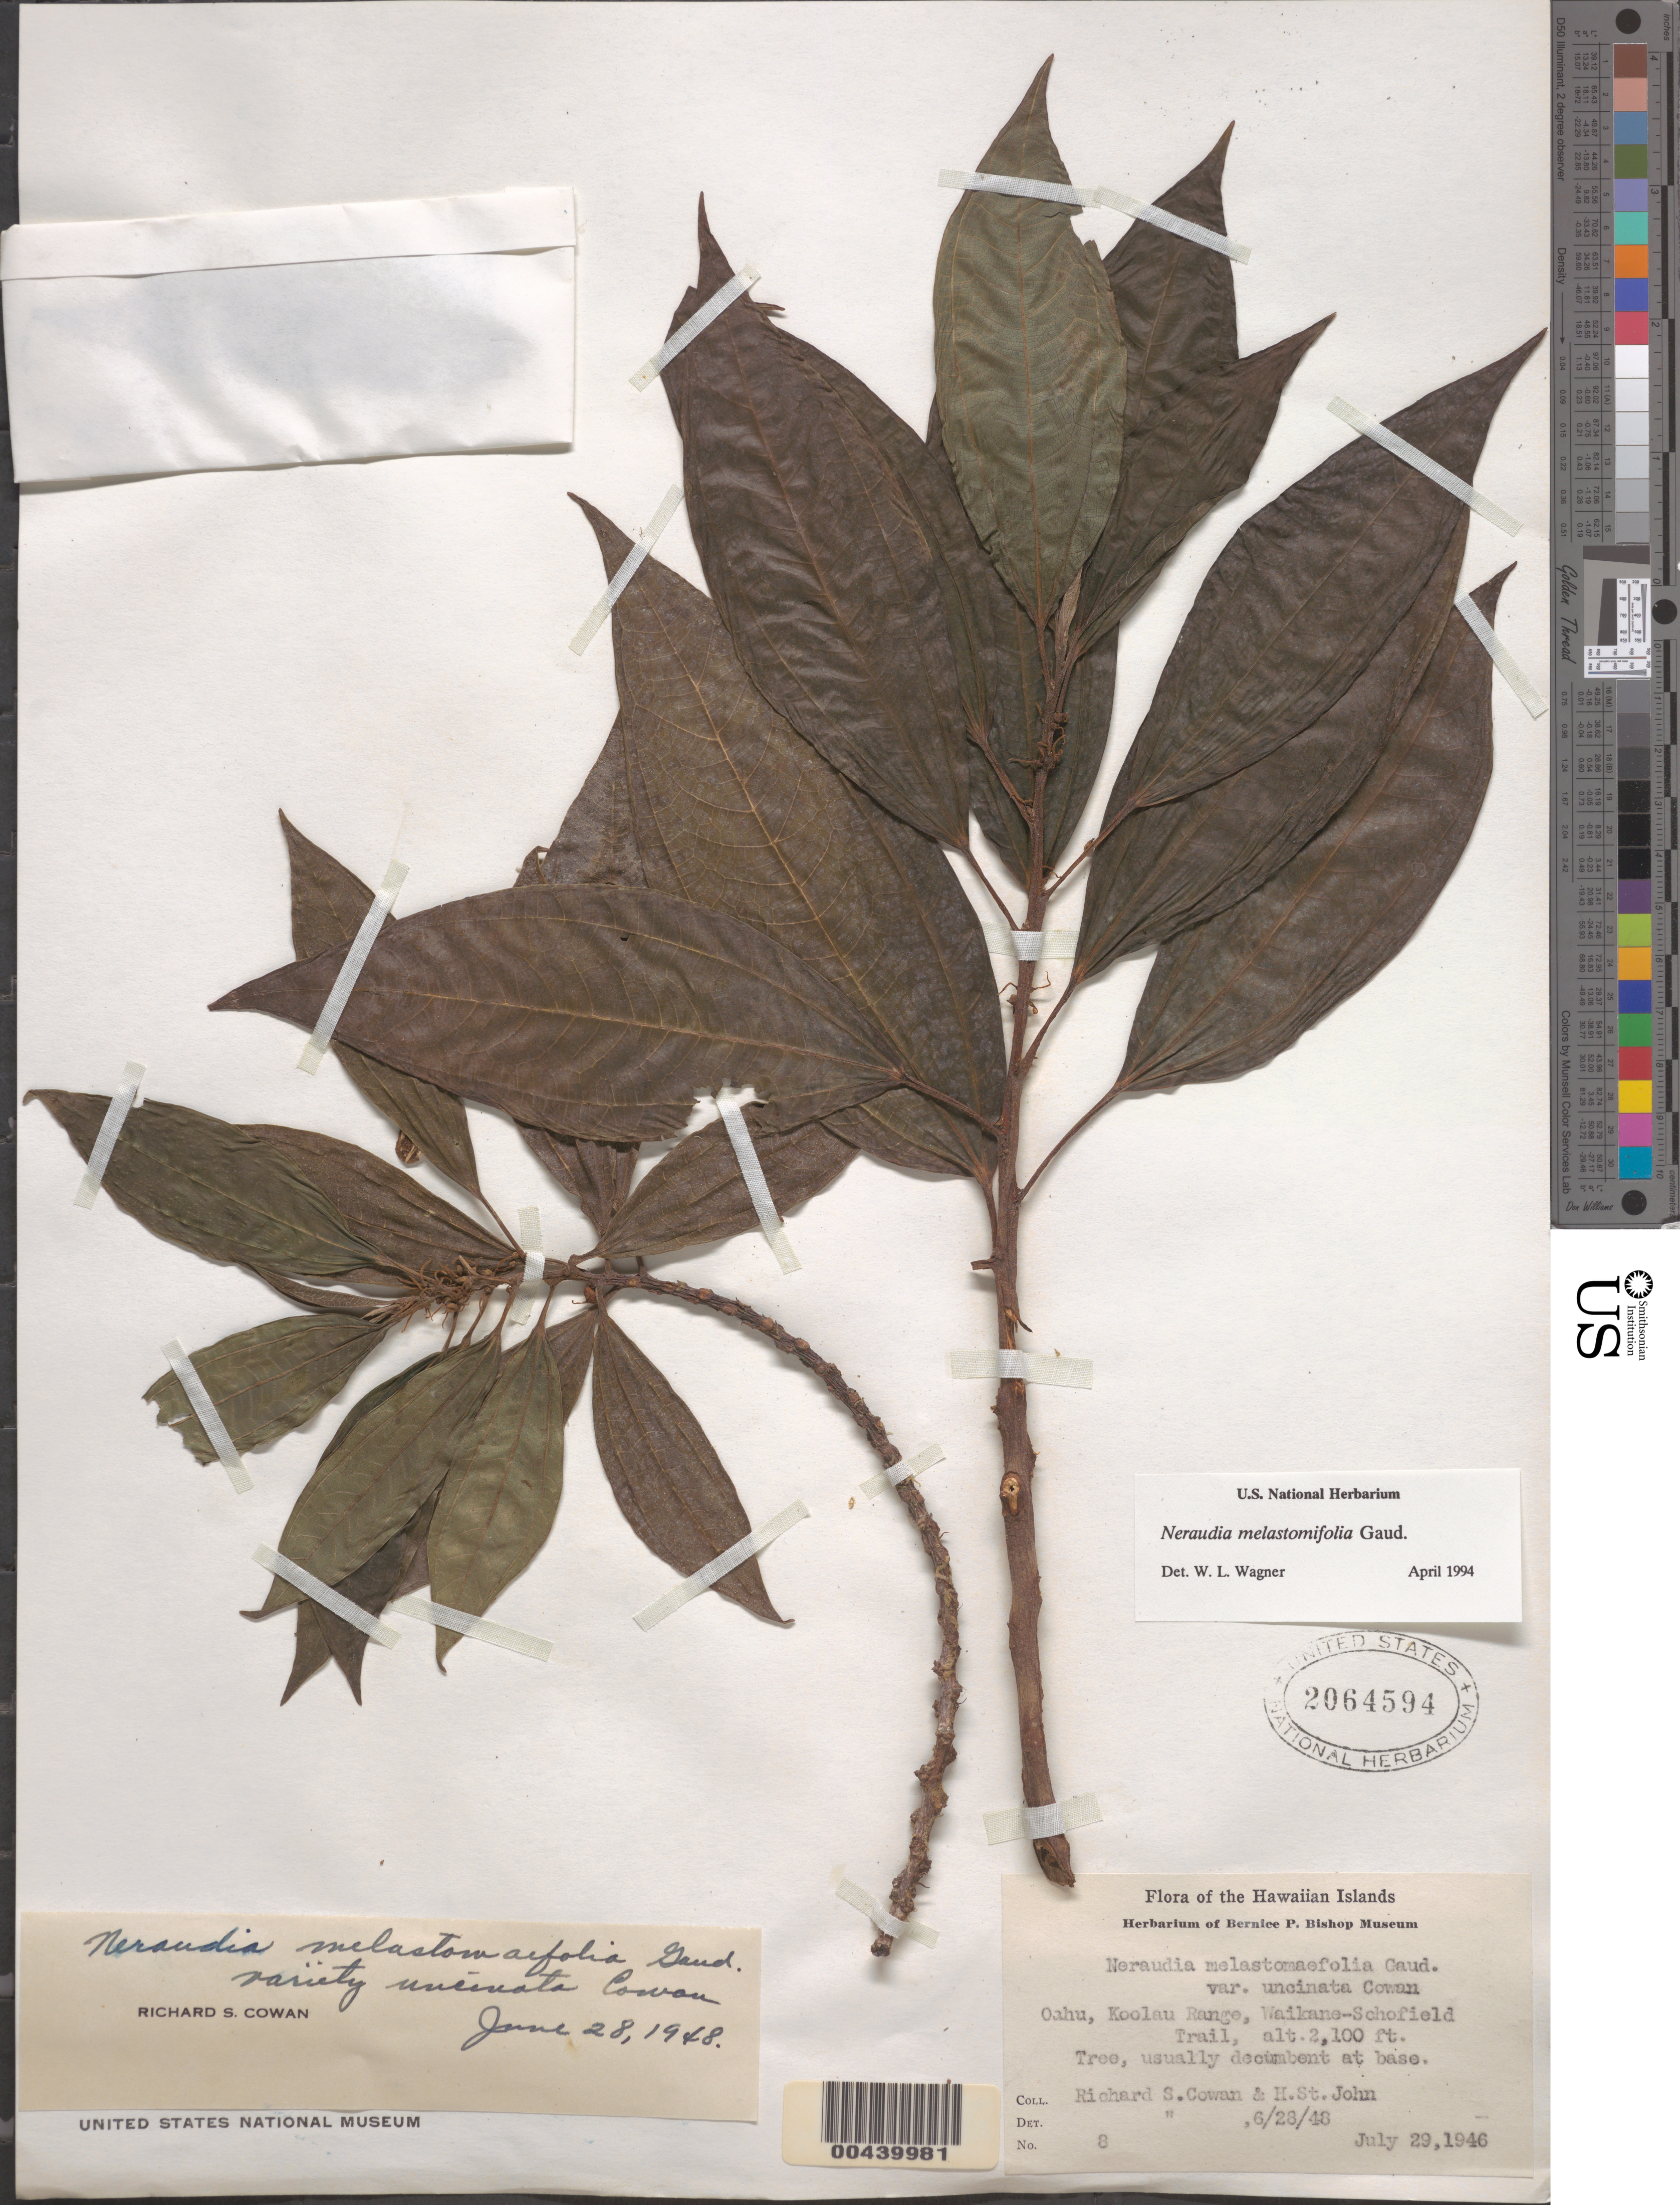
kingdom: Plantae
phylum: Tracheophyta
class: Magnoliopsida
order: Rosales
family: Urticaceae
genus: Neraudia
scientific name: Neraudia melastomifolia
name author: Gaudich.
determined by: Wagner, W. L., (BOT), Smithsonian Institution - National Museum of Natural History (UNITED STATES)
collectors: R. S. Cowan & H. St. John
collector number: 8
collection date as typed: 29 Jul 1946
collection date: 1946-07-29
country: United States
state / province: Hawaii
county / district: Honolulu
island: Oahu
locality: Koolau Range, Waikane-Schofield Trail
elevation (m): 640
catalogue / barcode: US 2064594